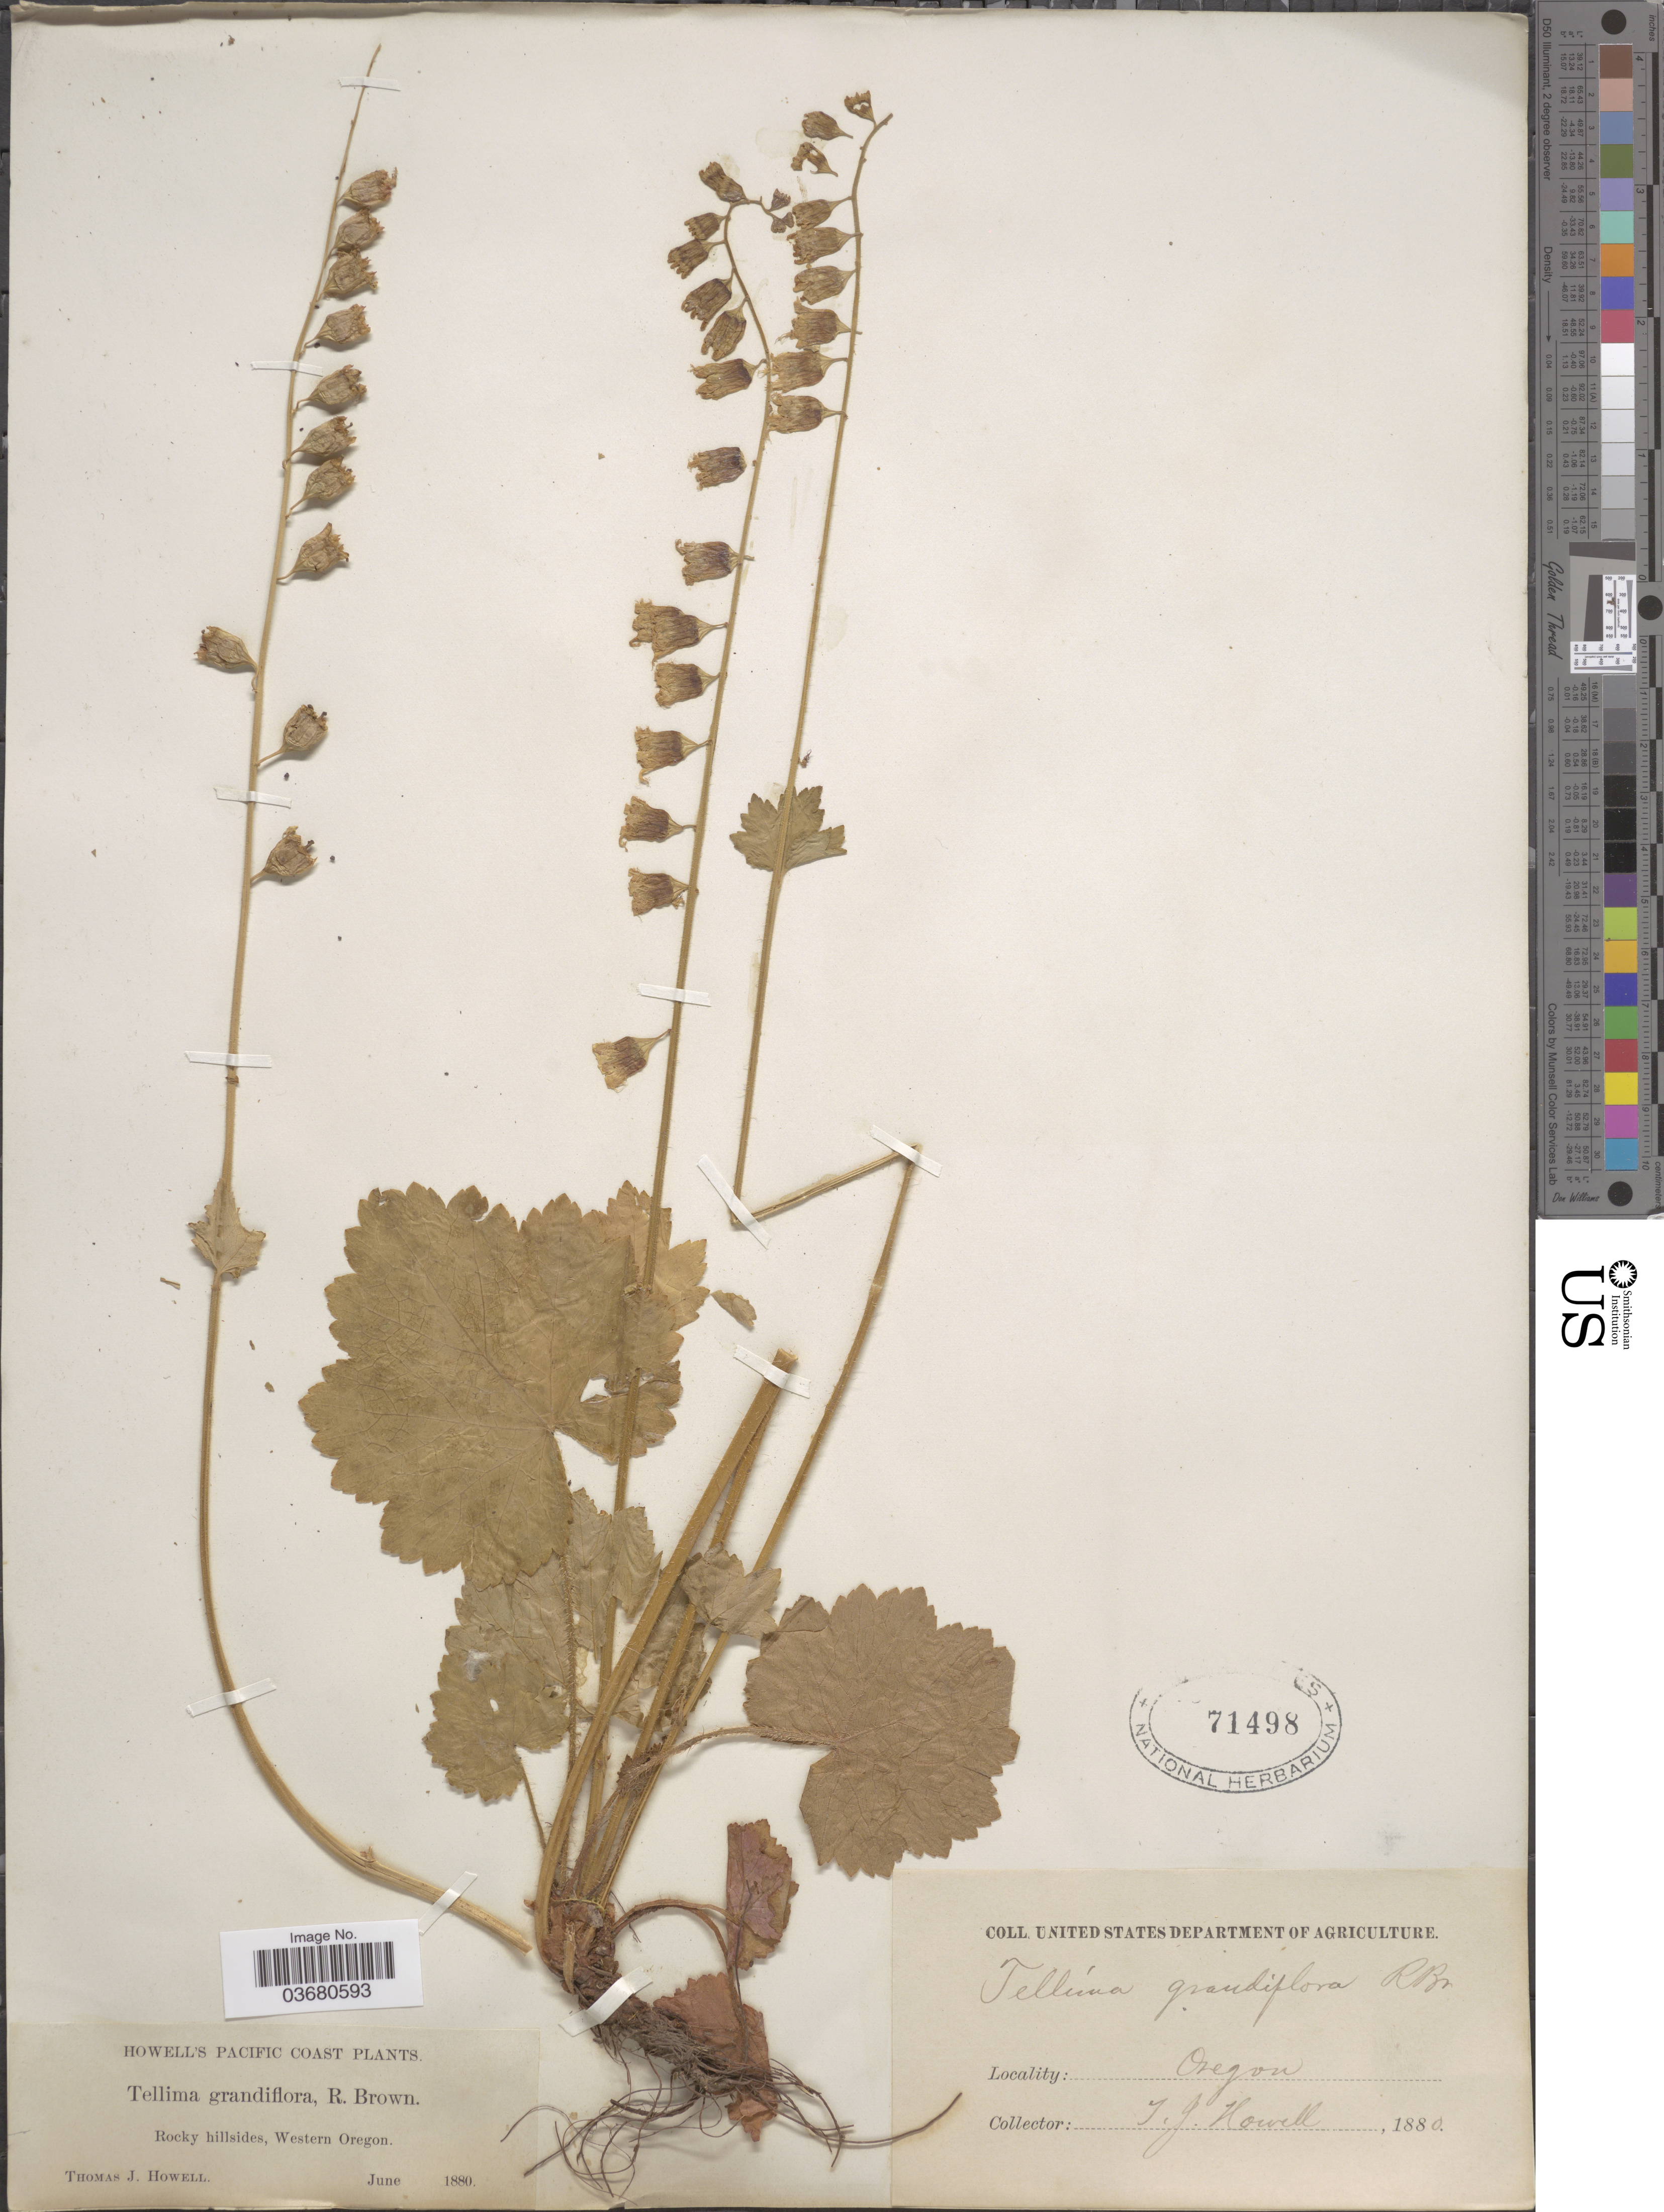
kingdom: Plantae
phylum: Tracheophyta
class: Magnoliopsida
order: Saxifragales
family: Saxifragaceae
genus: Tellima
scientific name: Tellima grandiflora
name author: (Pursh) Douglas ex Lindl.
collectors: T. J. Howell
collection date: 1880-06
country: United States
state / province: Oregon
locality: Rocky hillsides, Western Oregon.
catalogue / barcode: US 71498